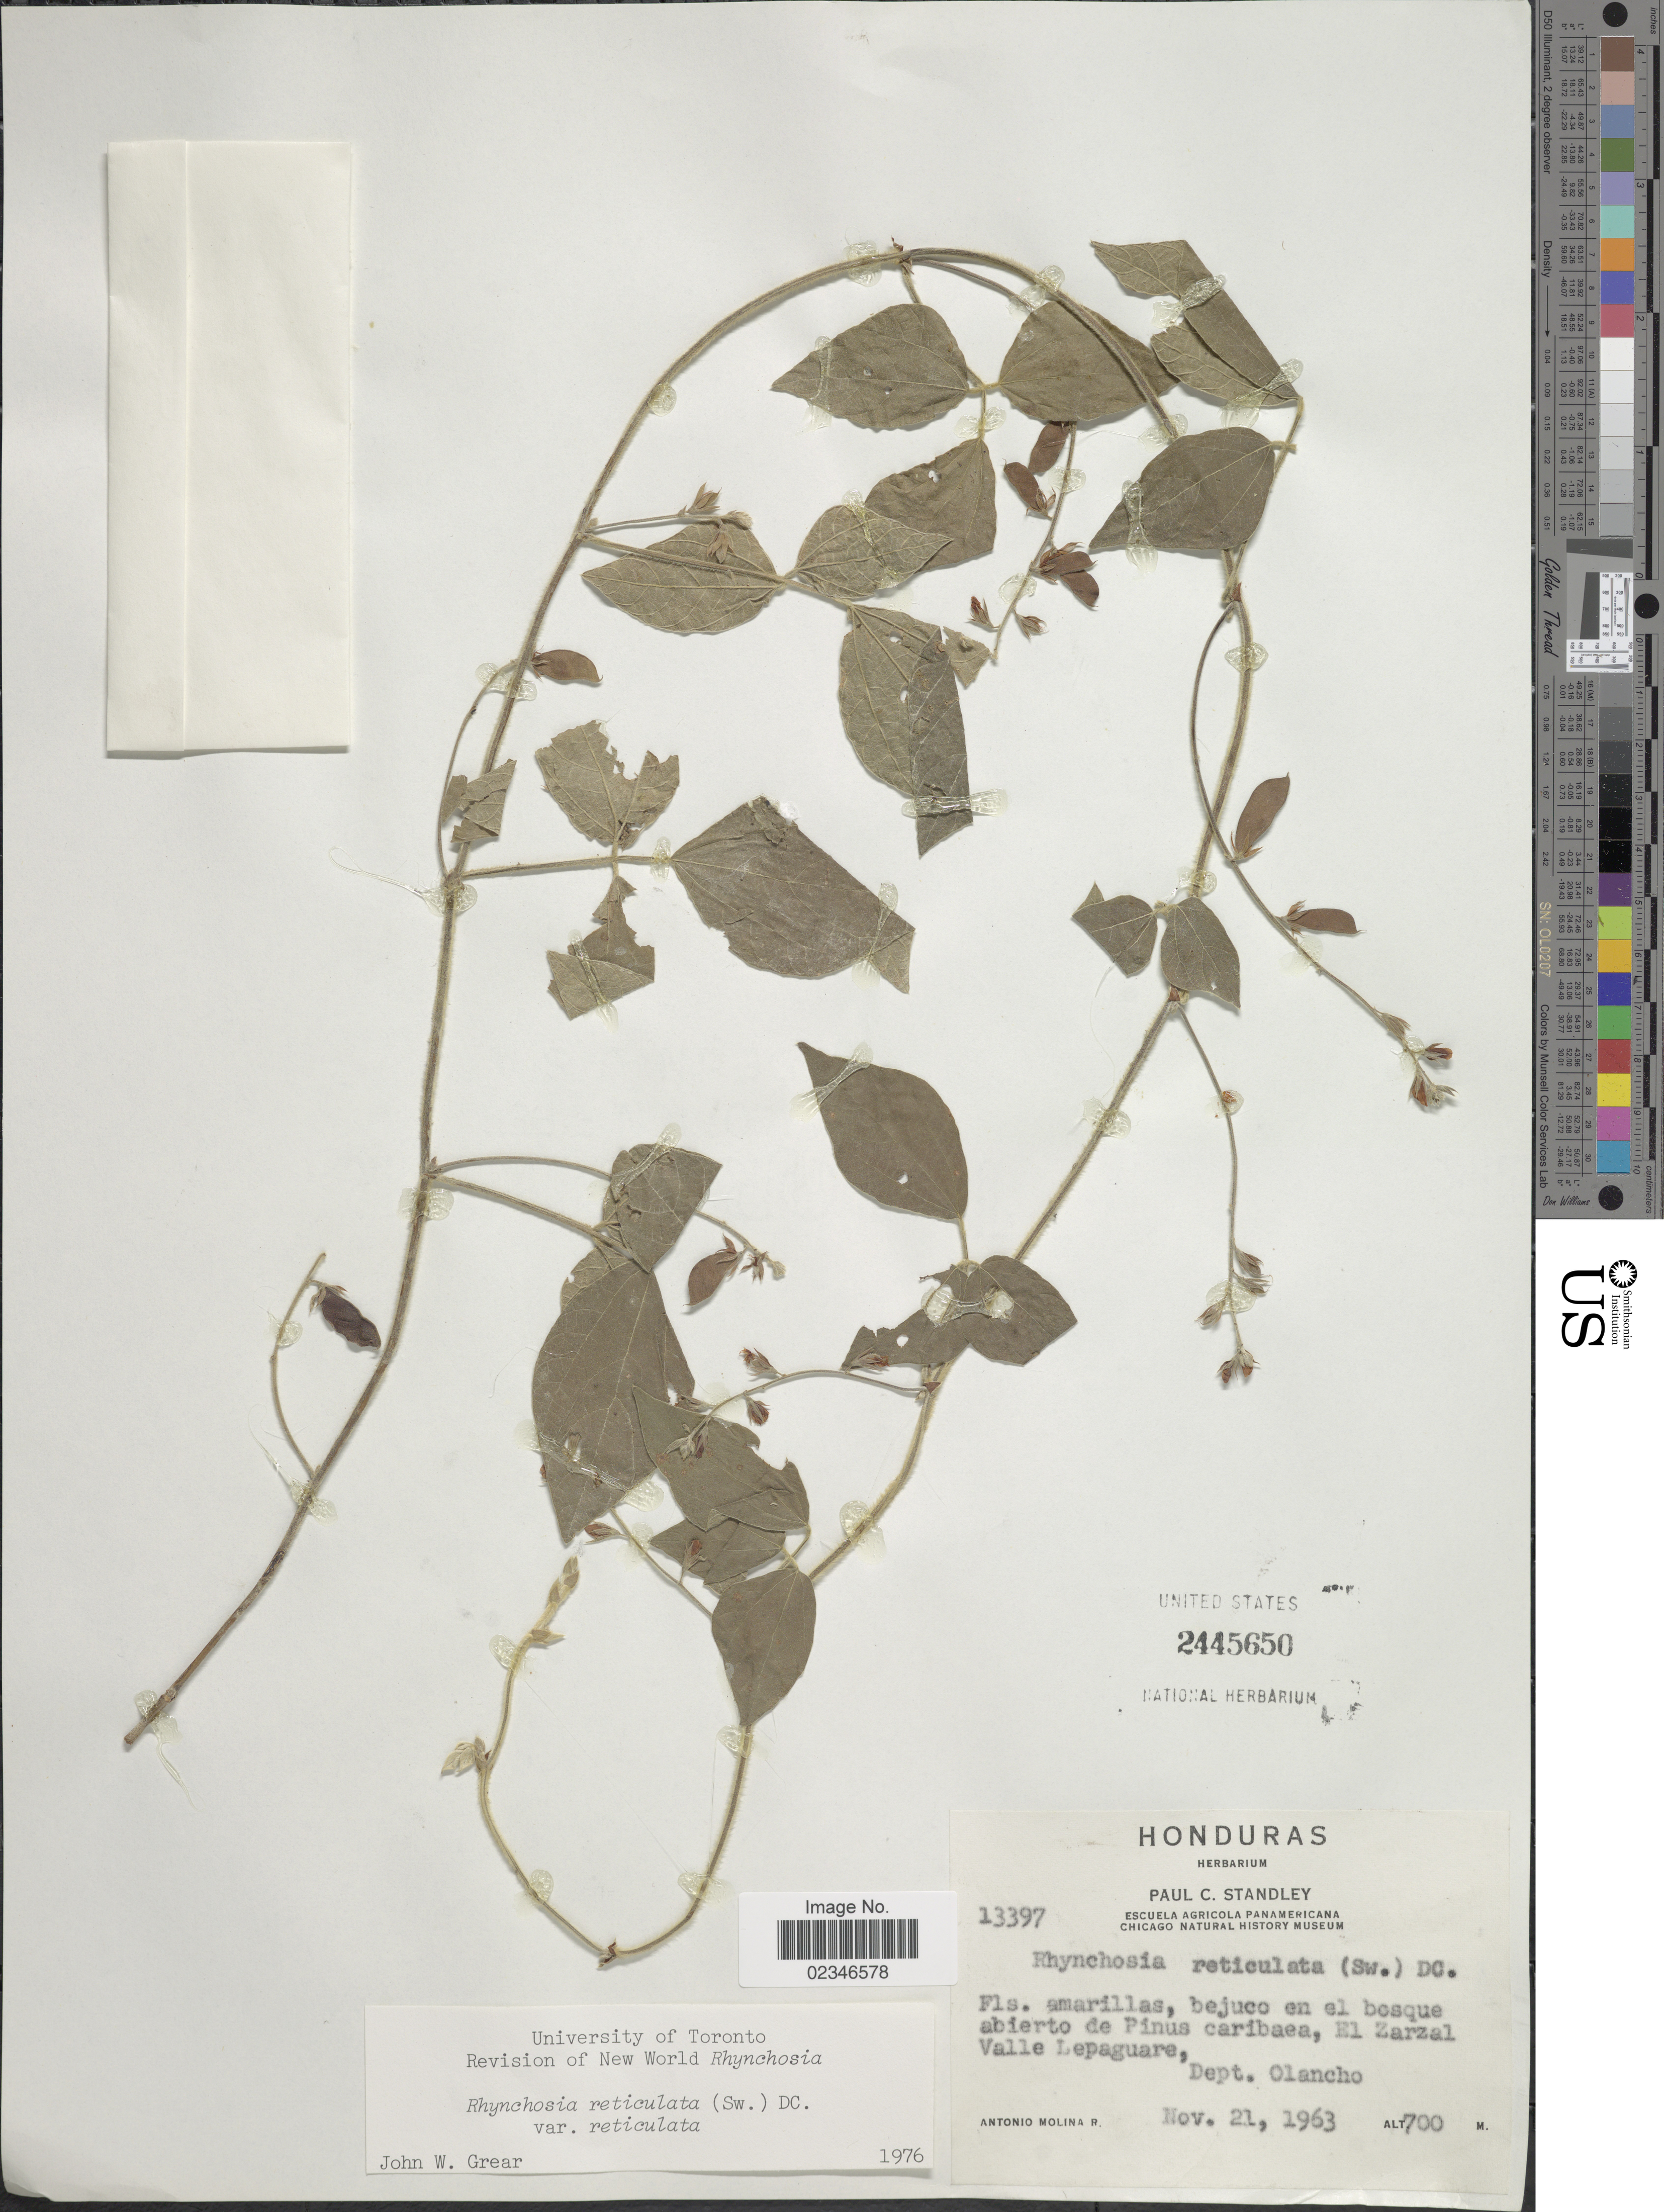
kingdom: Plantae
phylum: Tracheophyta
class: Magnoliopsida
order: Fabales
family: Fabaceae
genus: Rhynchosia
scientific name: Rhynchosia reticulata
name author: (Sw.) DC.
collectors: A. Molina R.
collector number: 13397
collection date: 1963-11-21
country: Honduras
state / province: Olancho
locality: Fls. amarillos, bejuco en el bosque abierto de Pinus caribaea, El Zarzal Valle Lepaguare, Dept. Olancho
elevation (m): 700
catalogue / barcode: US 2445650